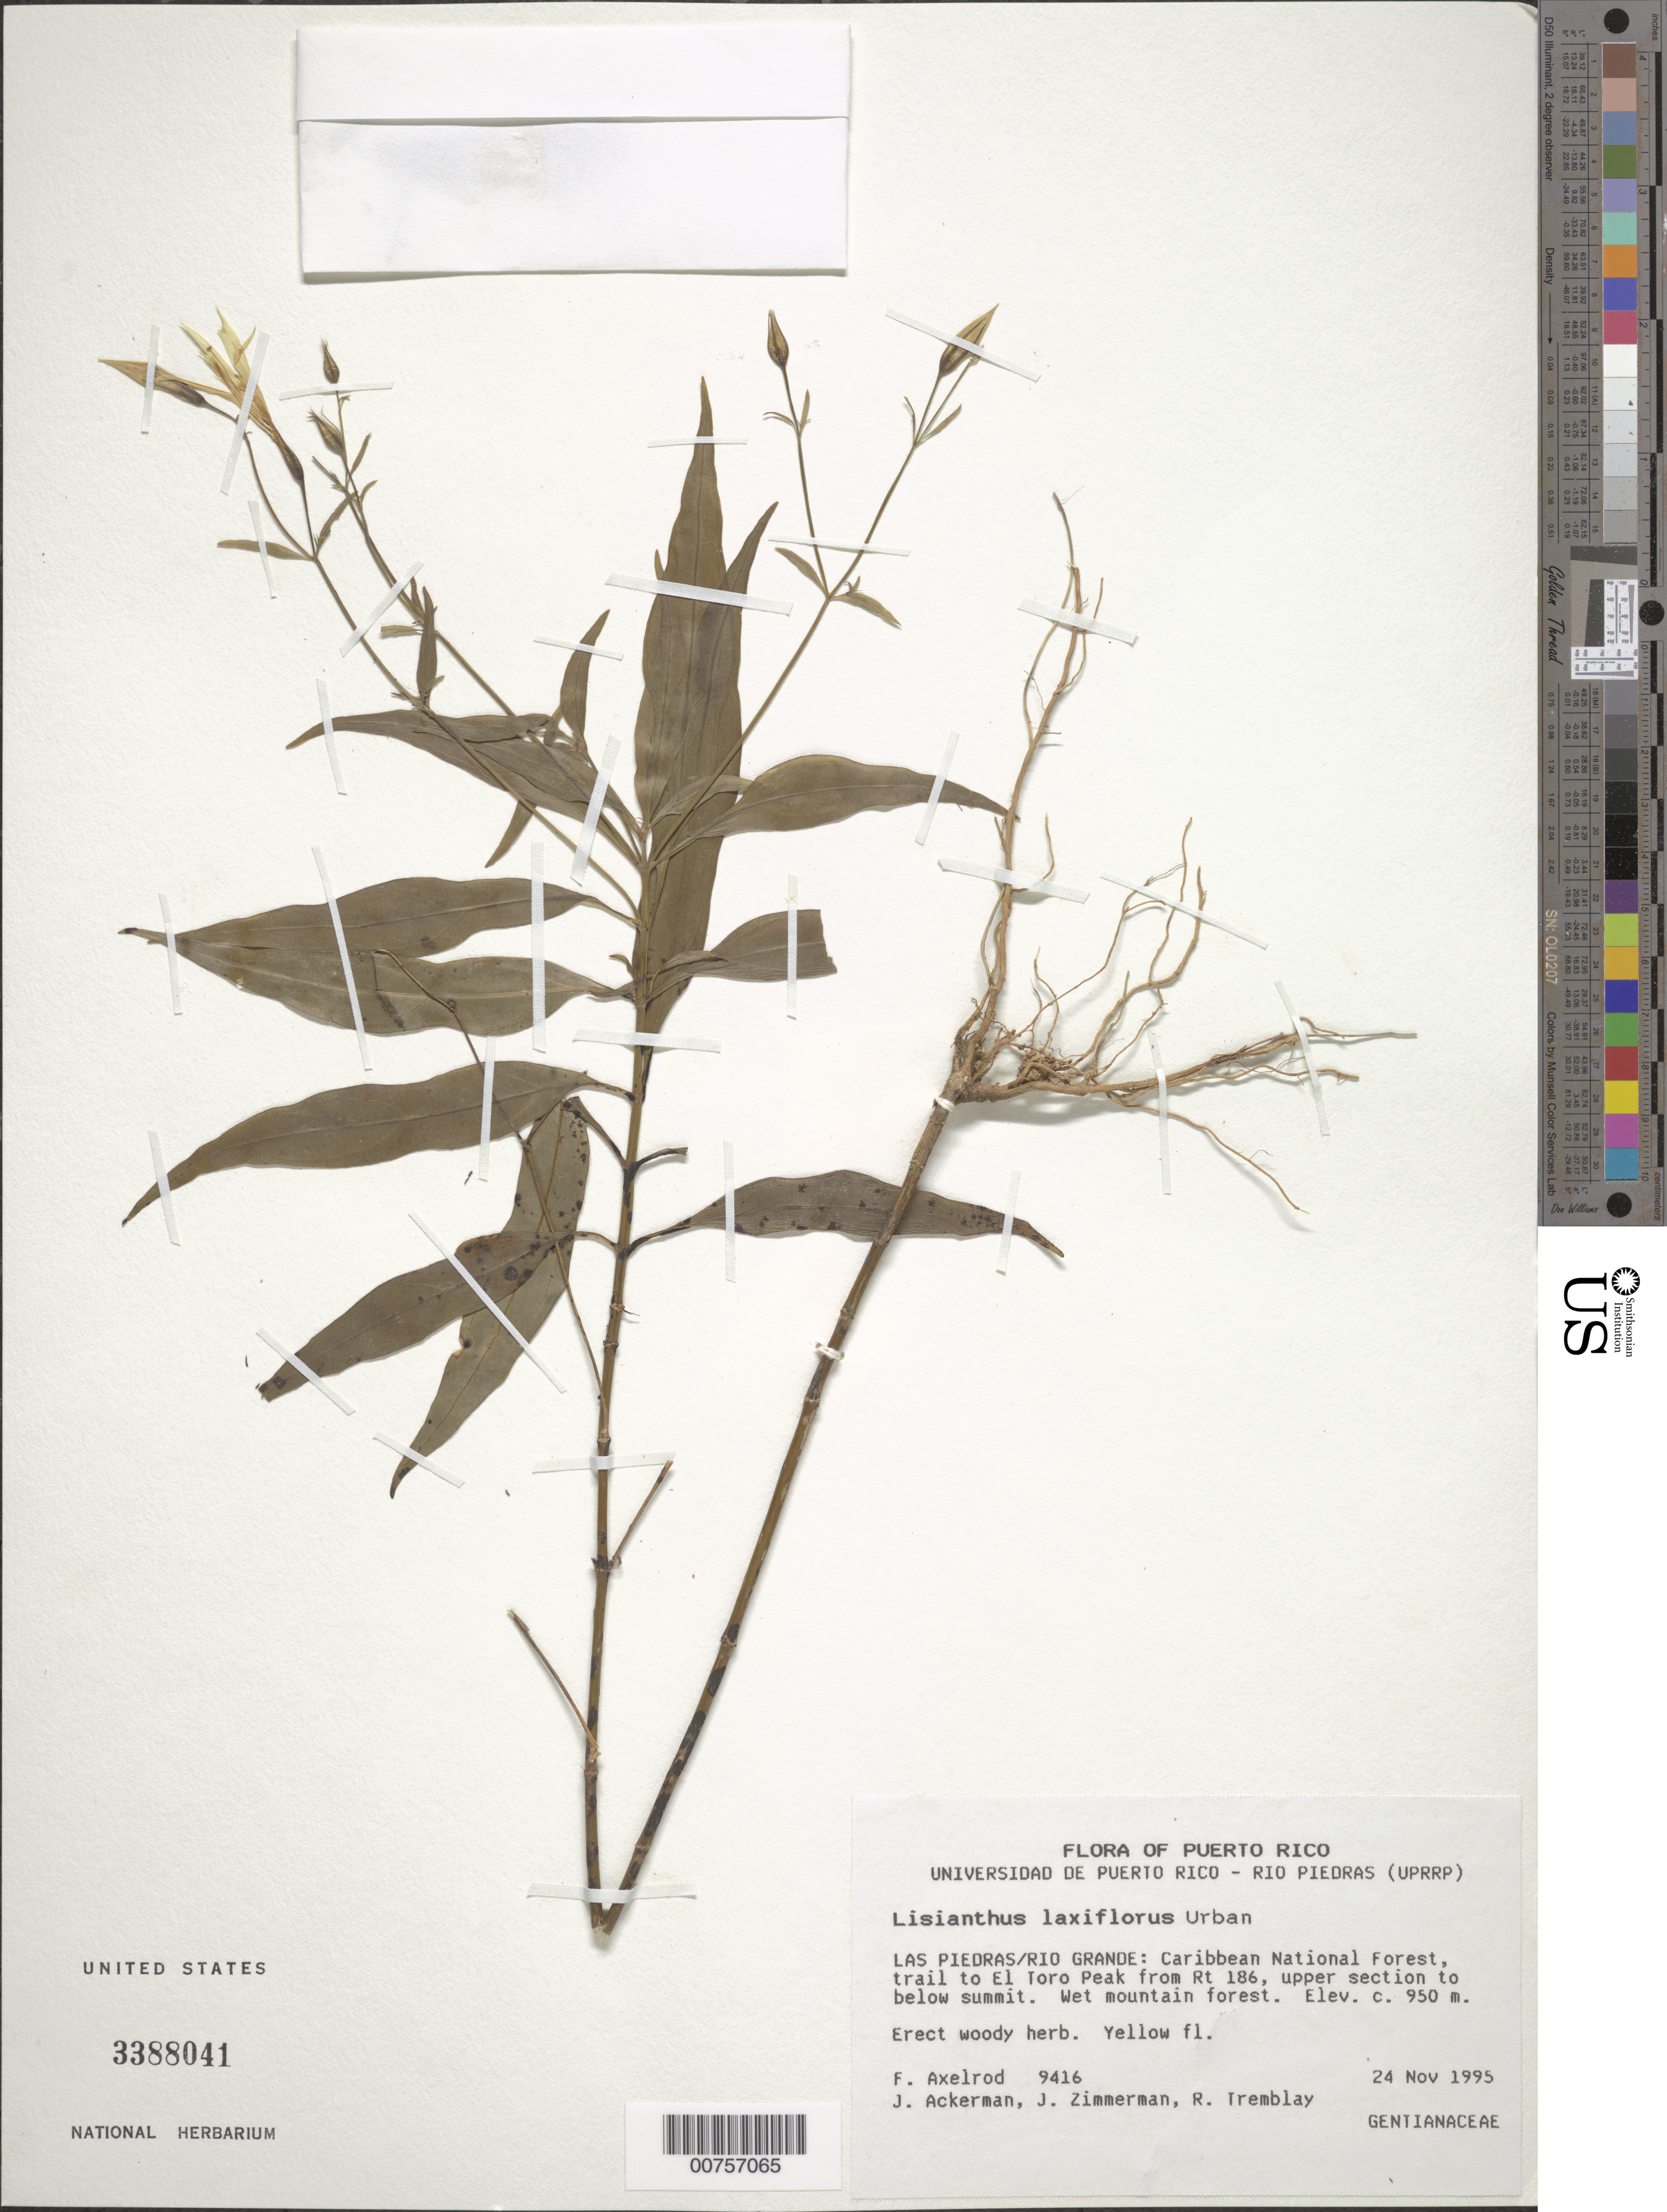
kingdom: Plantae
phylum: Tracheophyta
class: Magnoliopsida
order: Gentianales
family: Gentianaceae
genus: Lisianthius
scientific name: Lisianthius laxiflorus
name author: Urb.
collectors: F. S. Axelrod, A. Ackerman, J. Zimmerman & R. L. Tremblay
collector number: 9416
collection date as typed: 24 Nov 1995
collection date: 1995-11-24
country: Puerto Rico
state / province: Río Grande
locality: Las Piedras/Río Grande: Caribbean National Forest trail to El Toro peak from Rt 186, upper section to below summit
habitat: Wet mountain forest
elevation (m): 950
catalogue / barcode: US 3388041